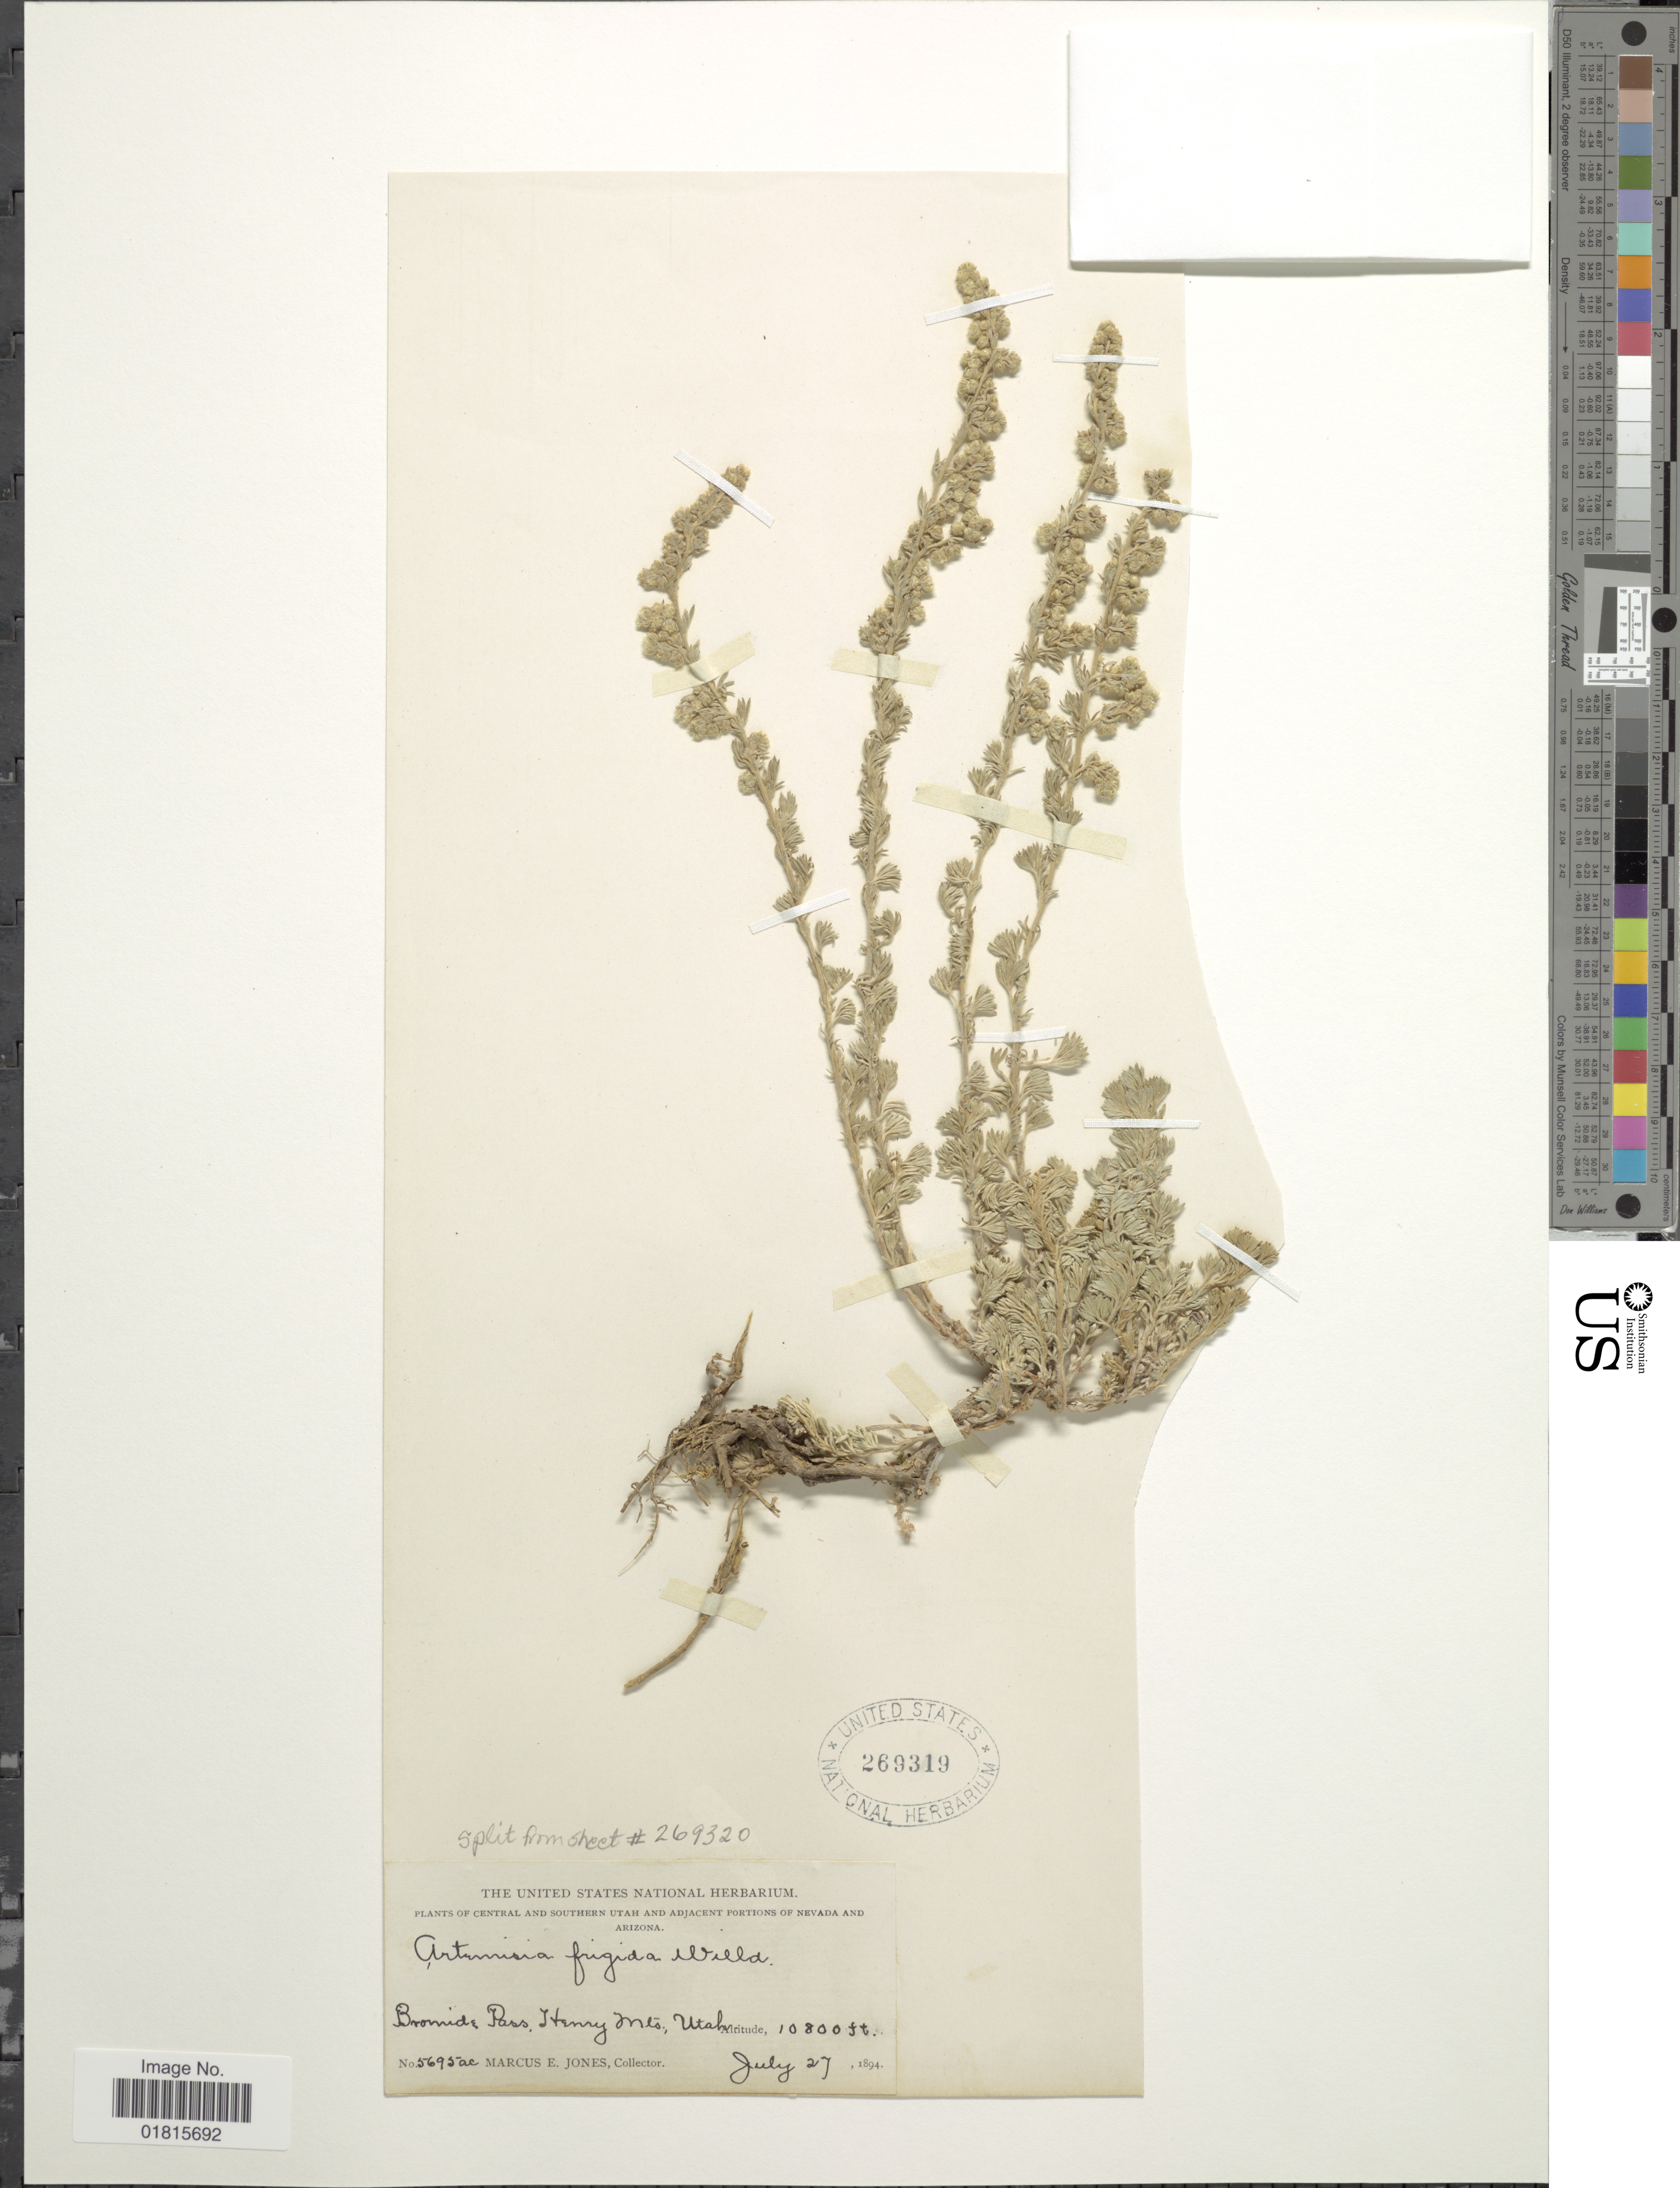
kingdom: Plantae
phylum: Tracheophyta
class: Magnoliopsida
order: Asterales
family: Asteraceae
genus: Artemisia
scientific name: Artemisia frigida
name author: Willd.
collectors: M. E. Jones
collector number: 5695ac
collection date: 1894-07-27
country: United States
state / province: Utah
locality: Central and Southern Utah and Adjacent Portions of Nevada and Arizona, Bromide Pass, Henry Mts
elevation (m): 3292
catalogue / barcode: US 269319